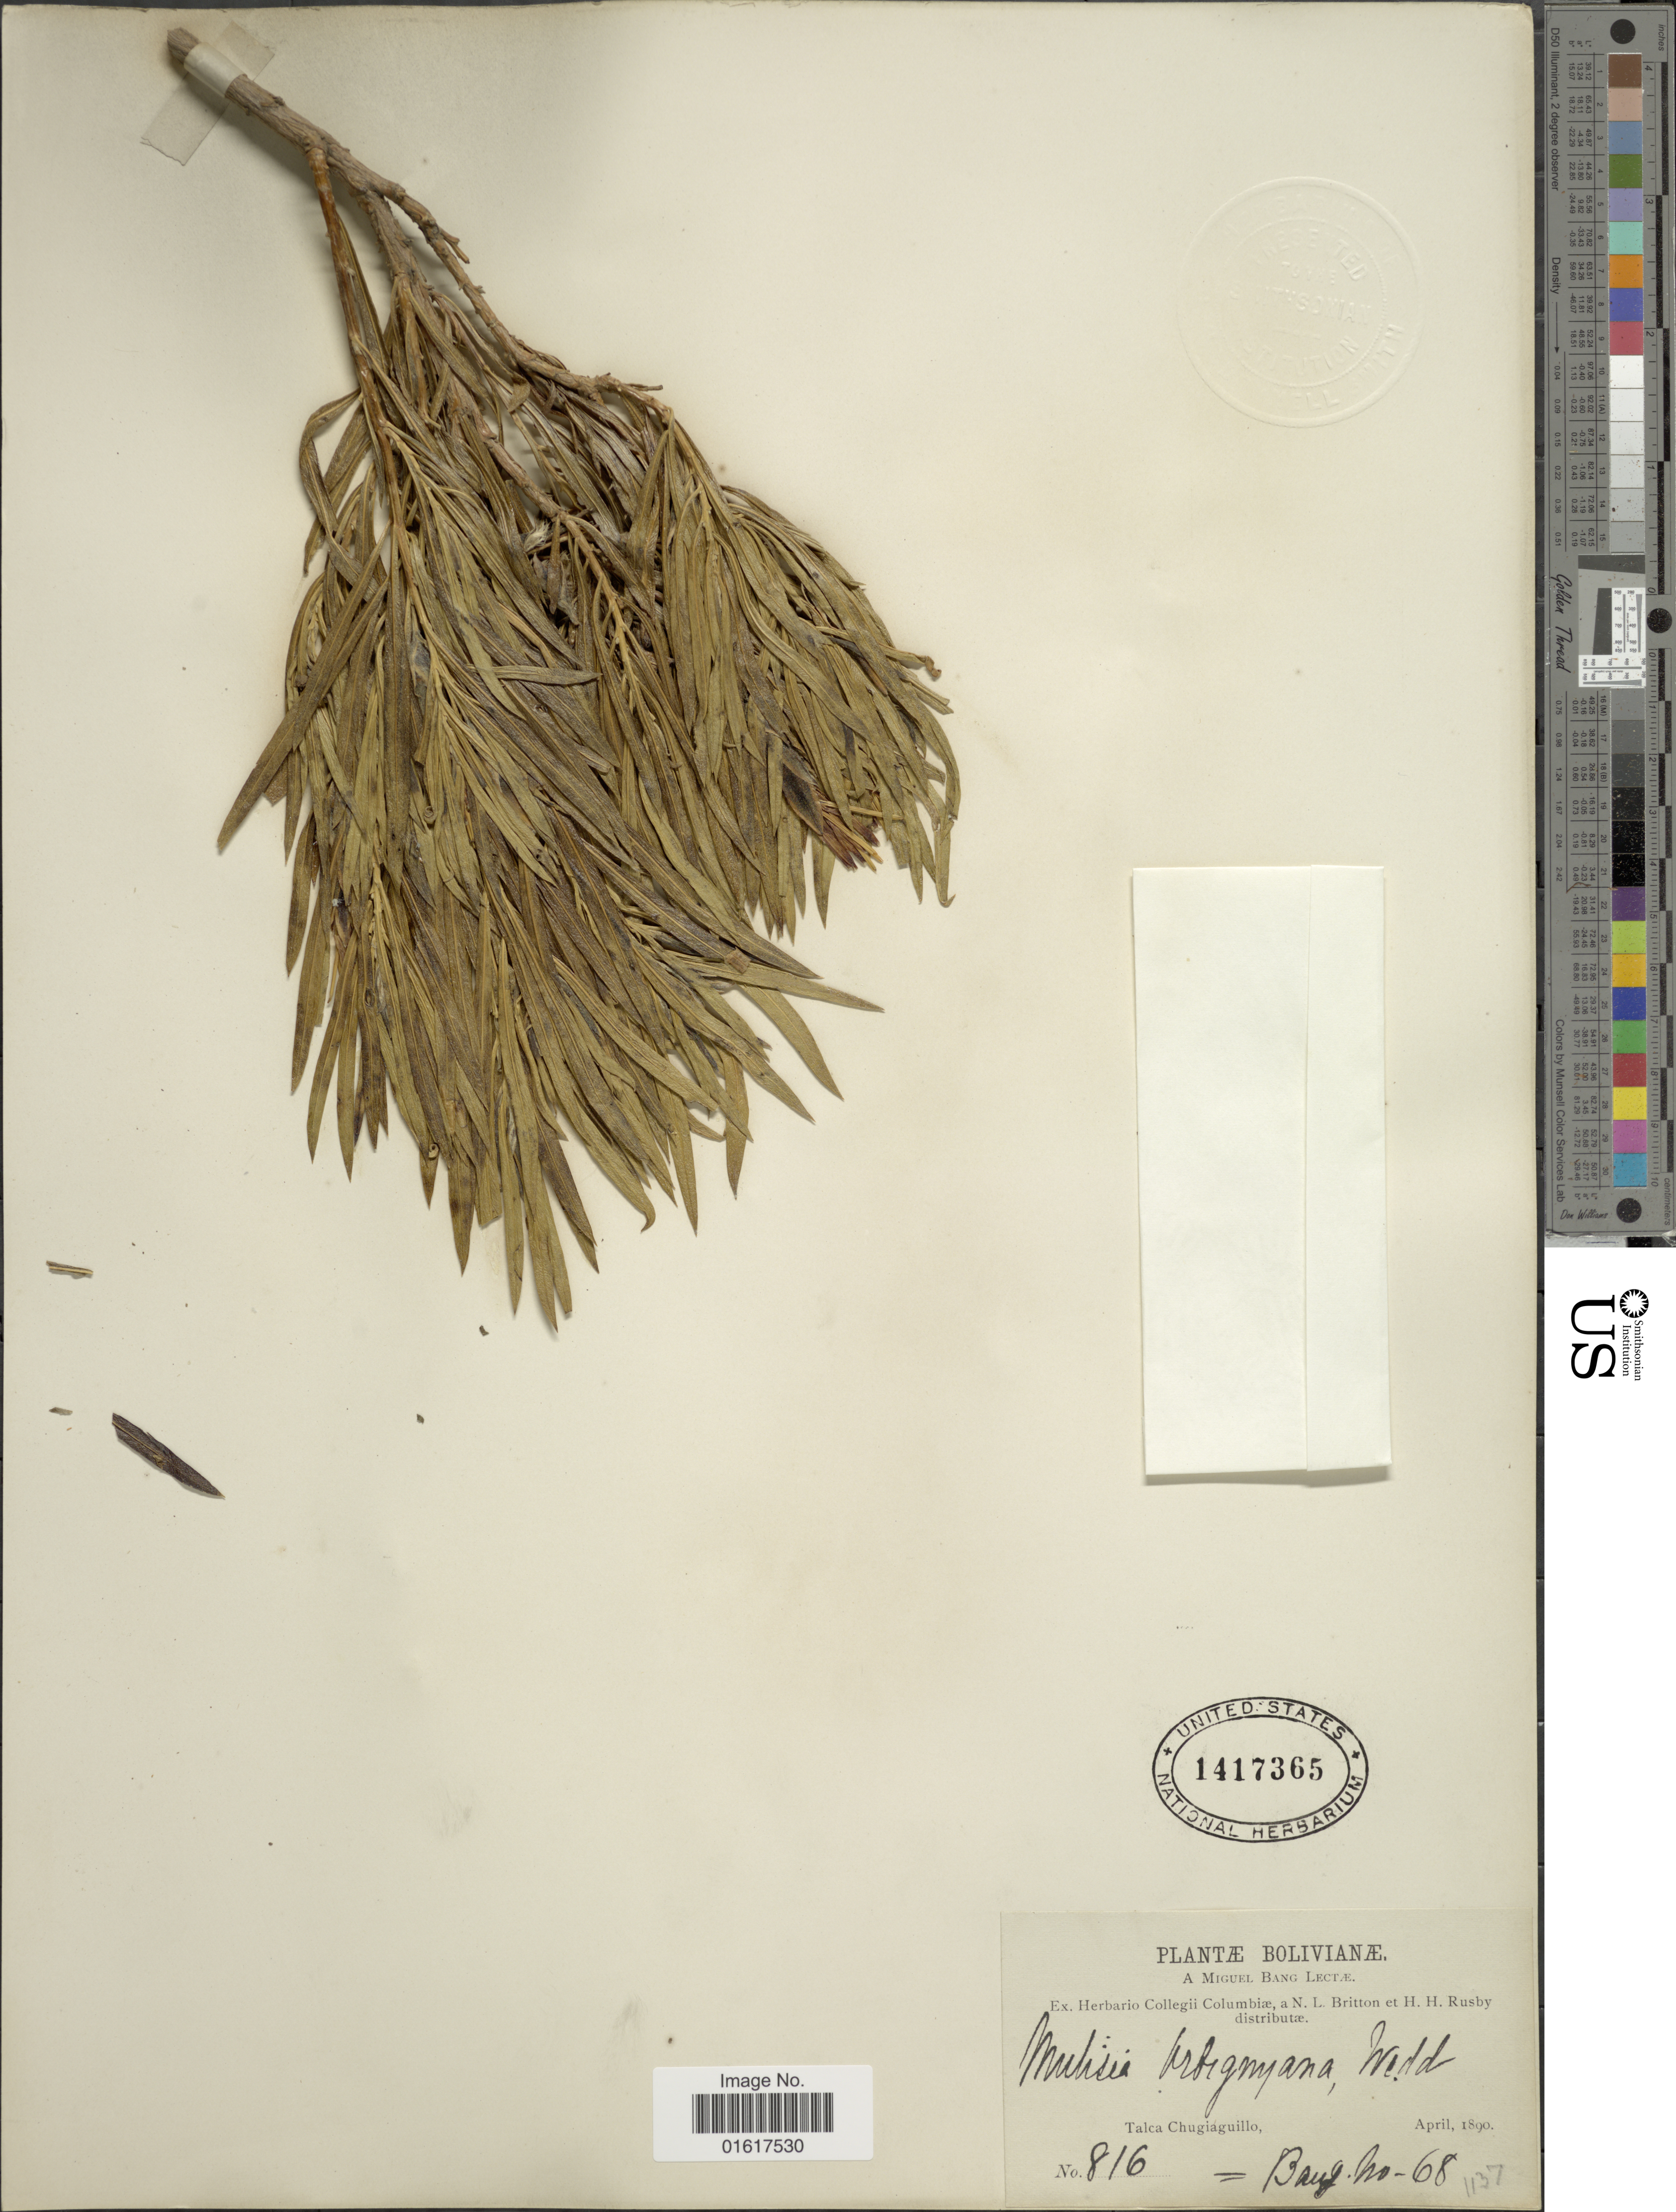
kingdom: Plantae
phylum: Tracheophyta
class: Magnoliopsida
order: Asterales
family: Asteraceae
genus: Mutisia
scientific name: Mutisia orbignyana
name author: Wedd.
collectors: M. Bang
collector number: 816/68*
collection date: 1890-04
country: Bolivia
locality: Talca Chugiaguillo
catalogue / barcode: US 1417365